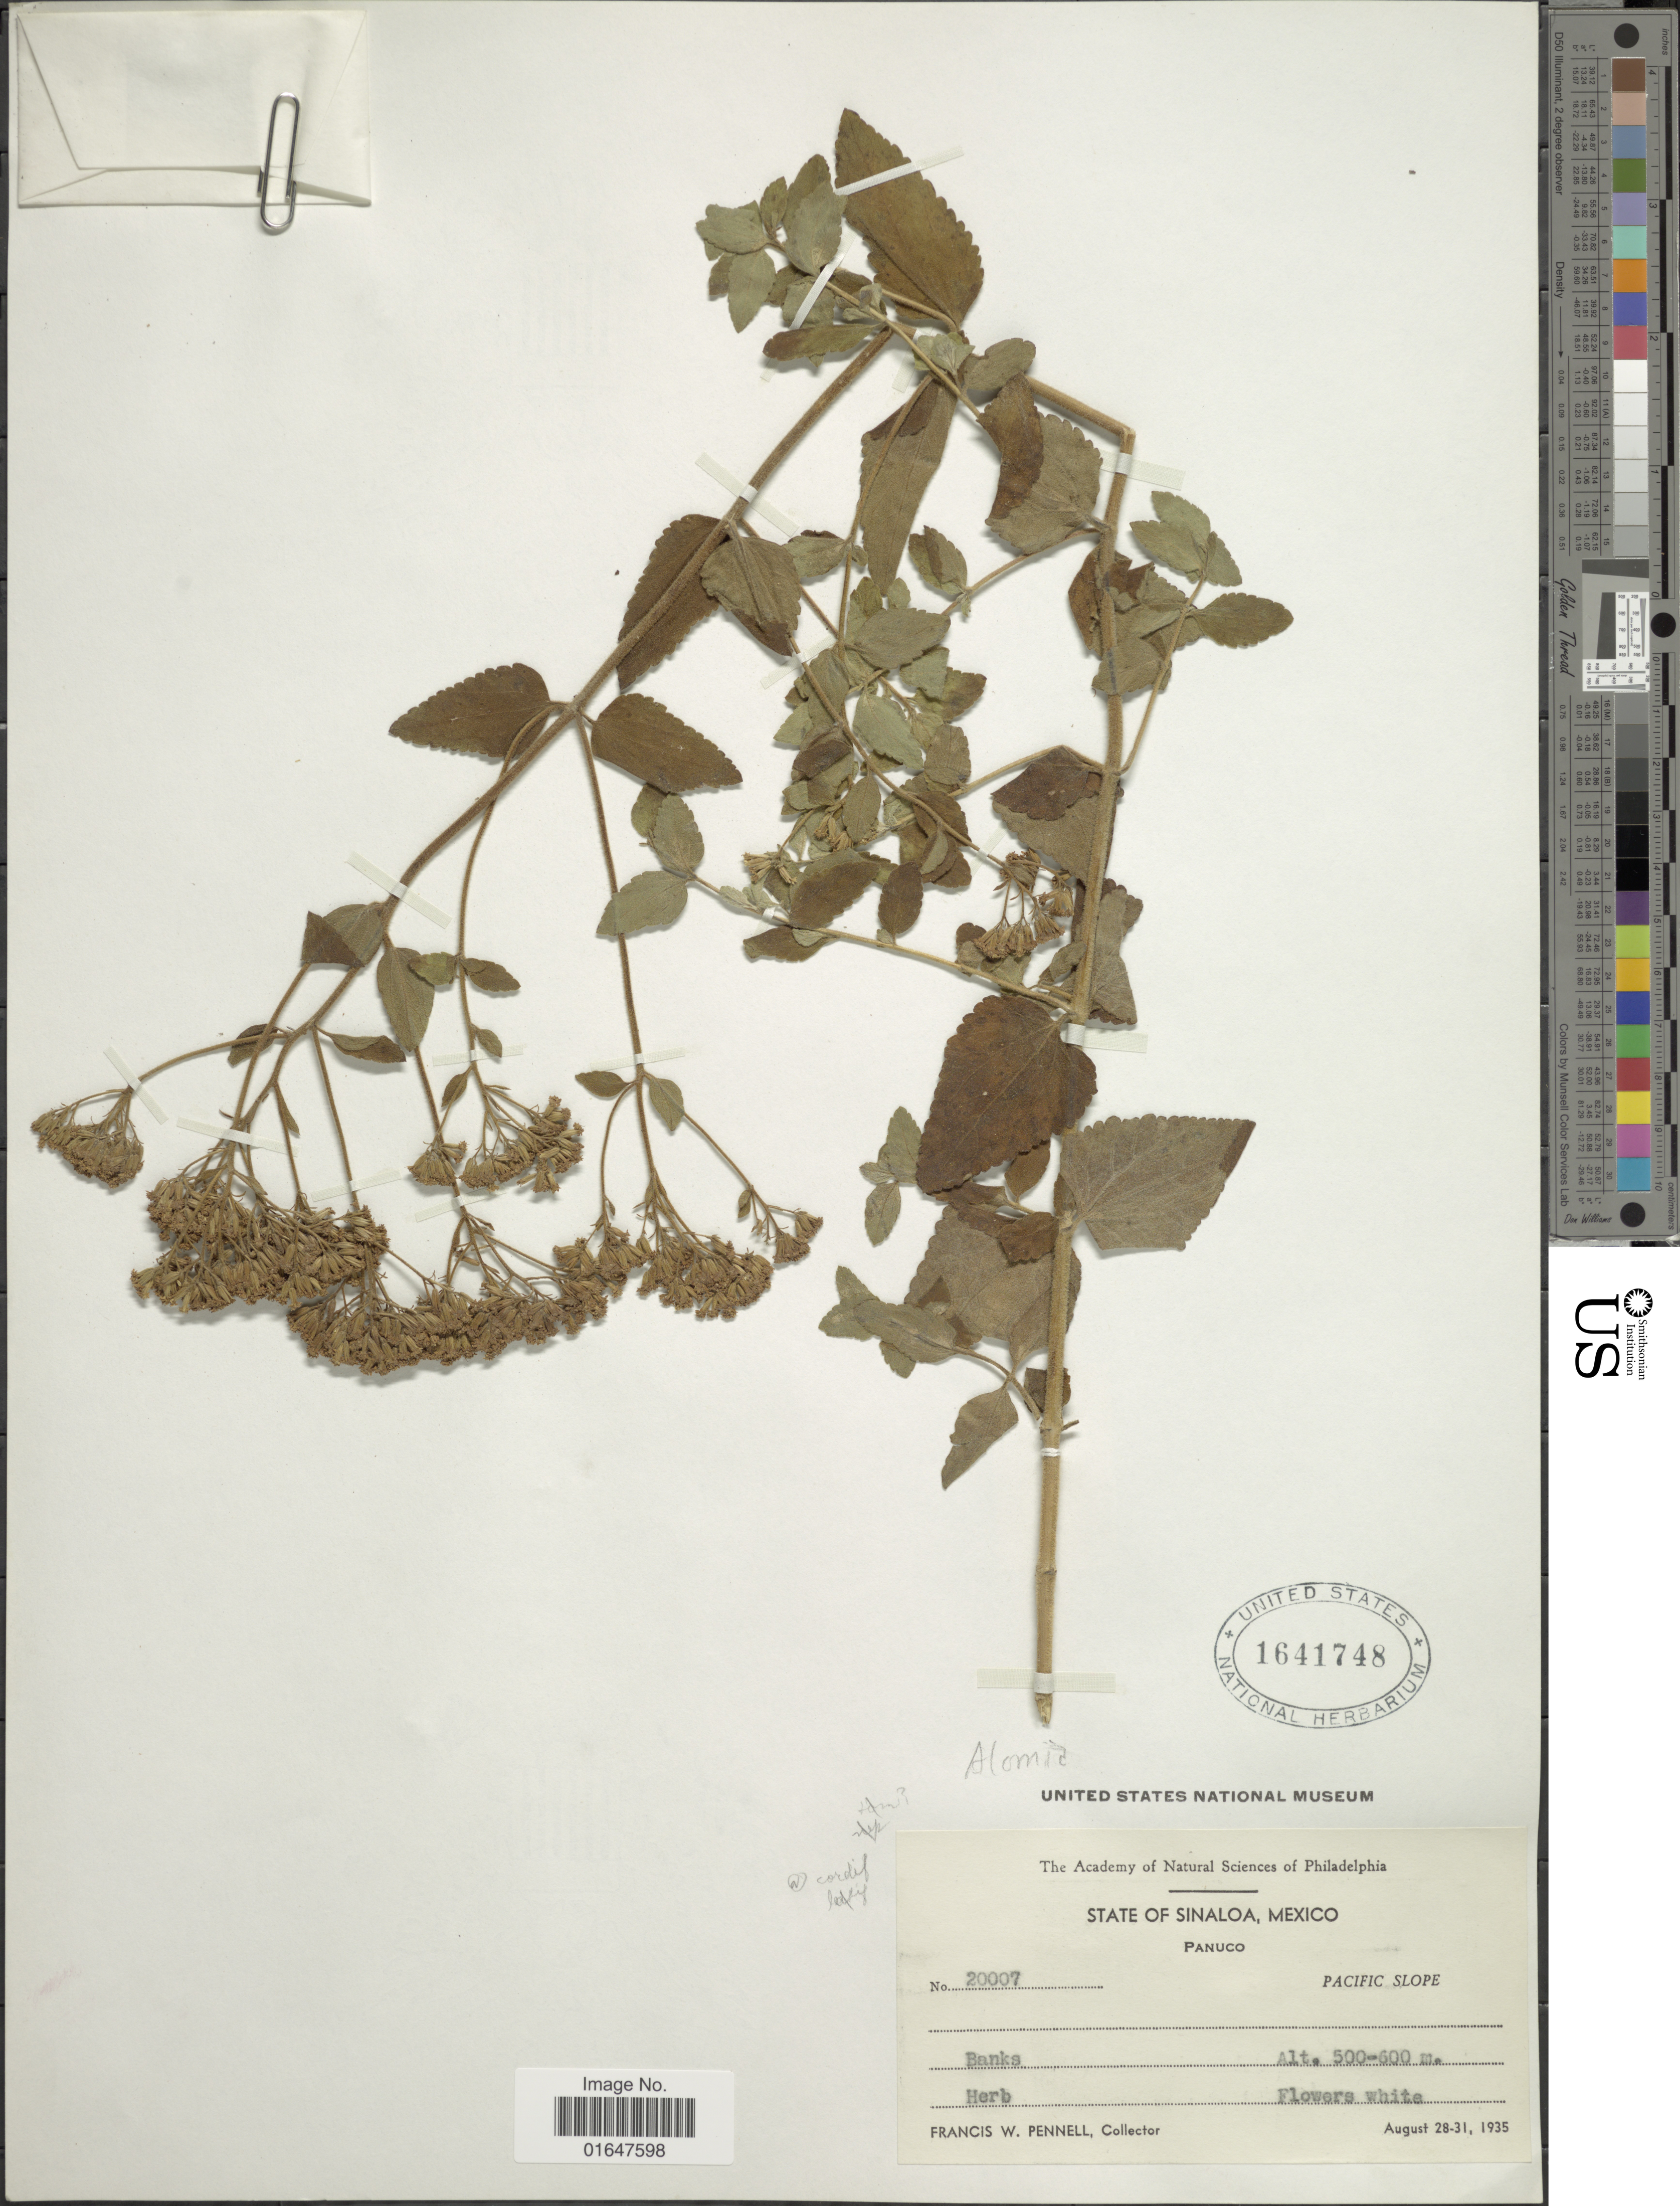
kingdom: Plantae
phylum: Tracheophyta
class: Magnoliopsida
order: Asterales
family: Asteraceae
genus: Stevia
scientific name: Stevia sp.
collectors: F. W. Pennell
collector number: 20007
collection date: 1935-08-28/1935-08-31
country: Mexico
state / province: Sinaloa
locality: Panuco, Pacific Slope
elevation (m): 500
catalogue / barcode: US 1641748